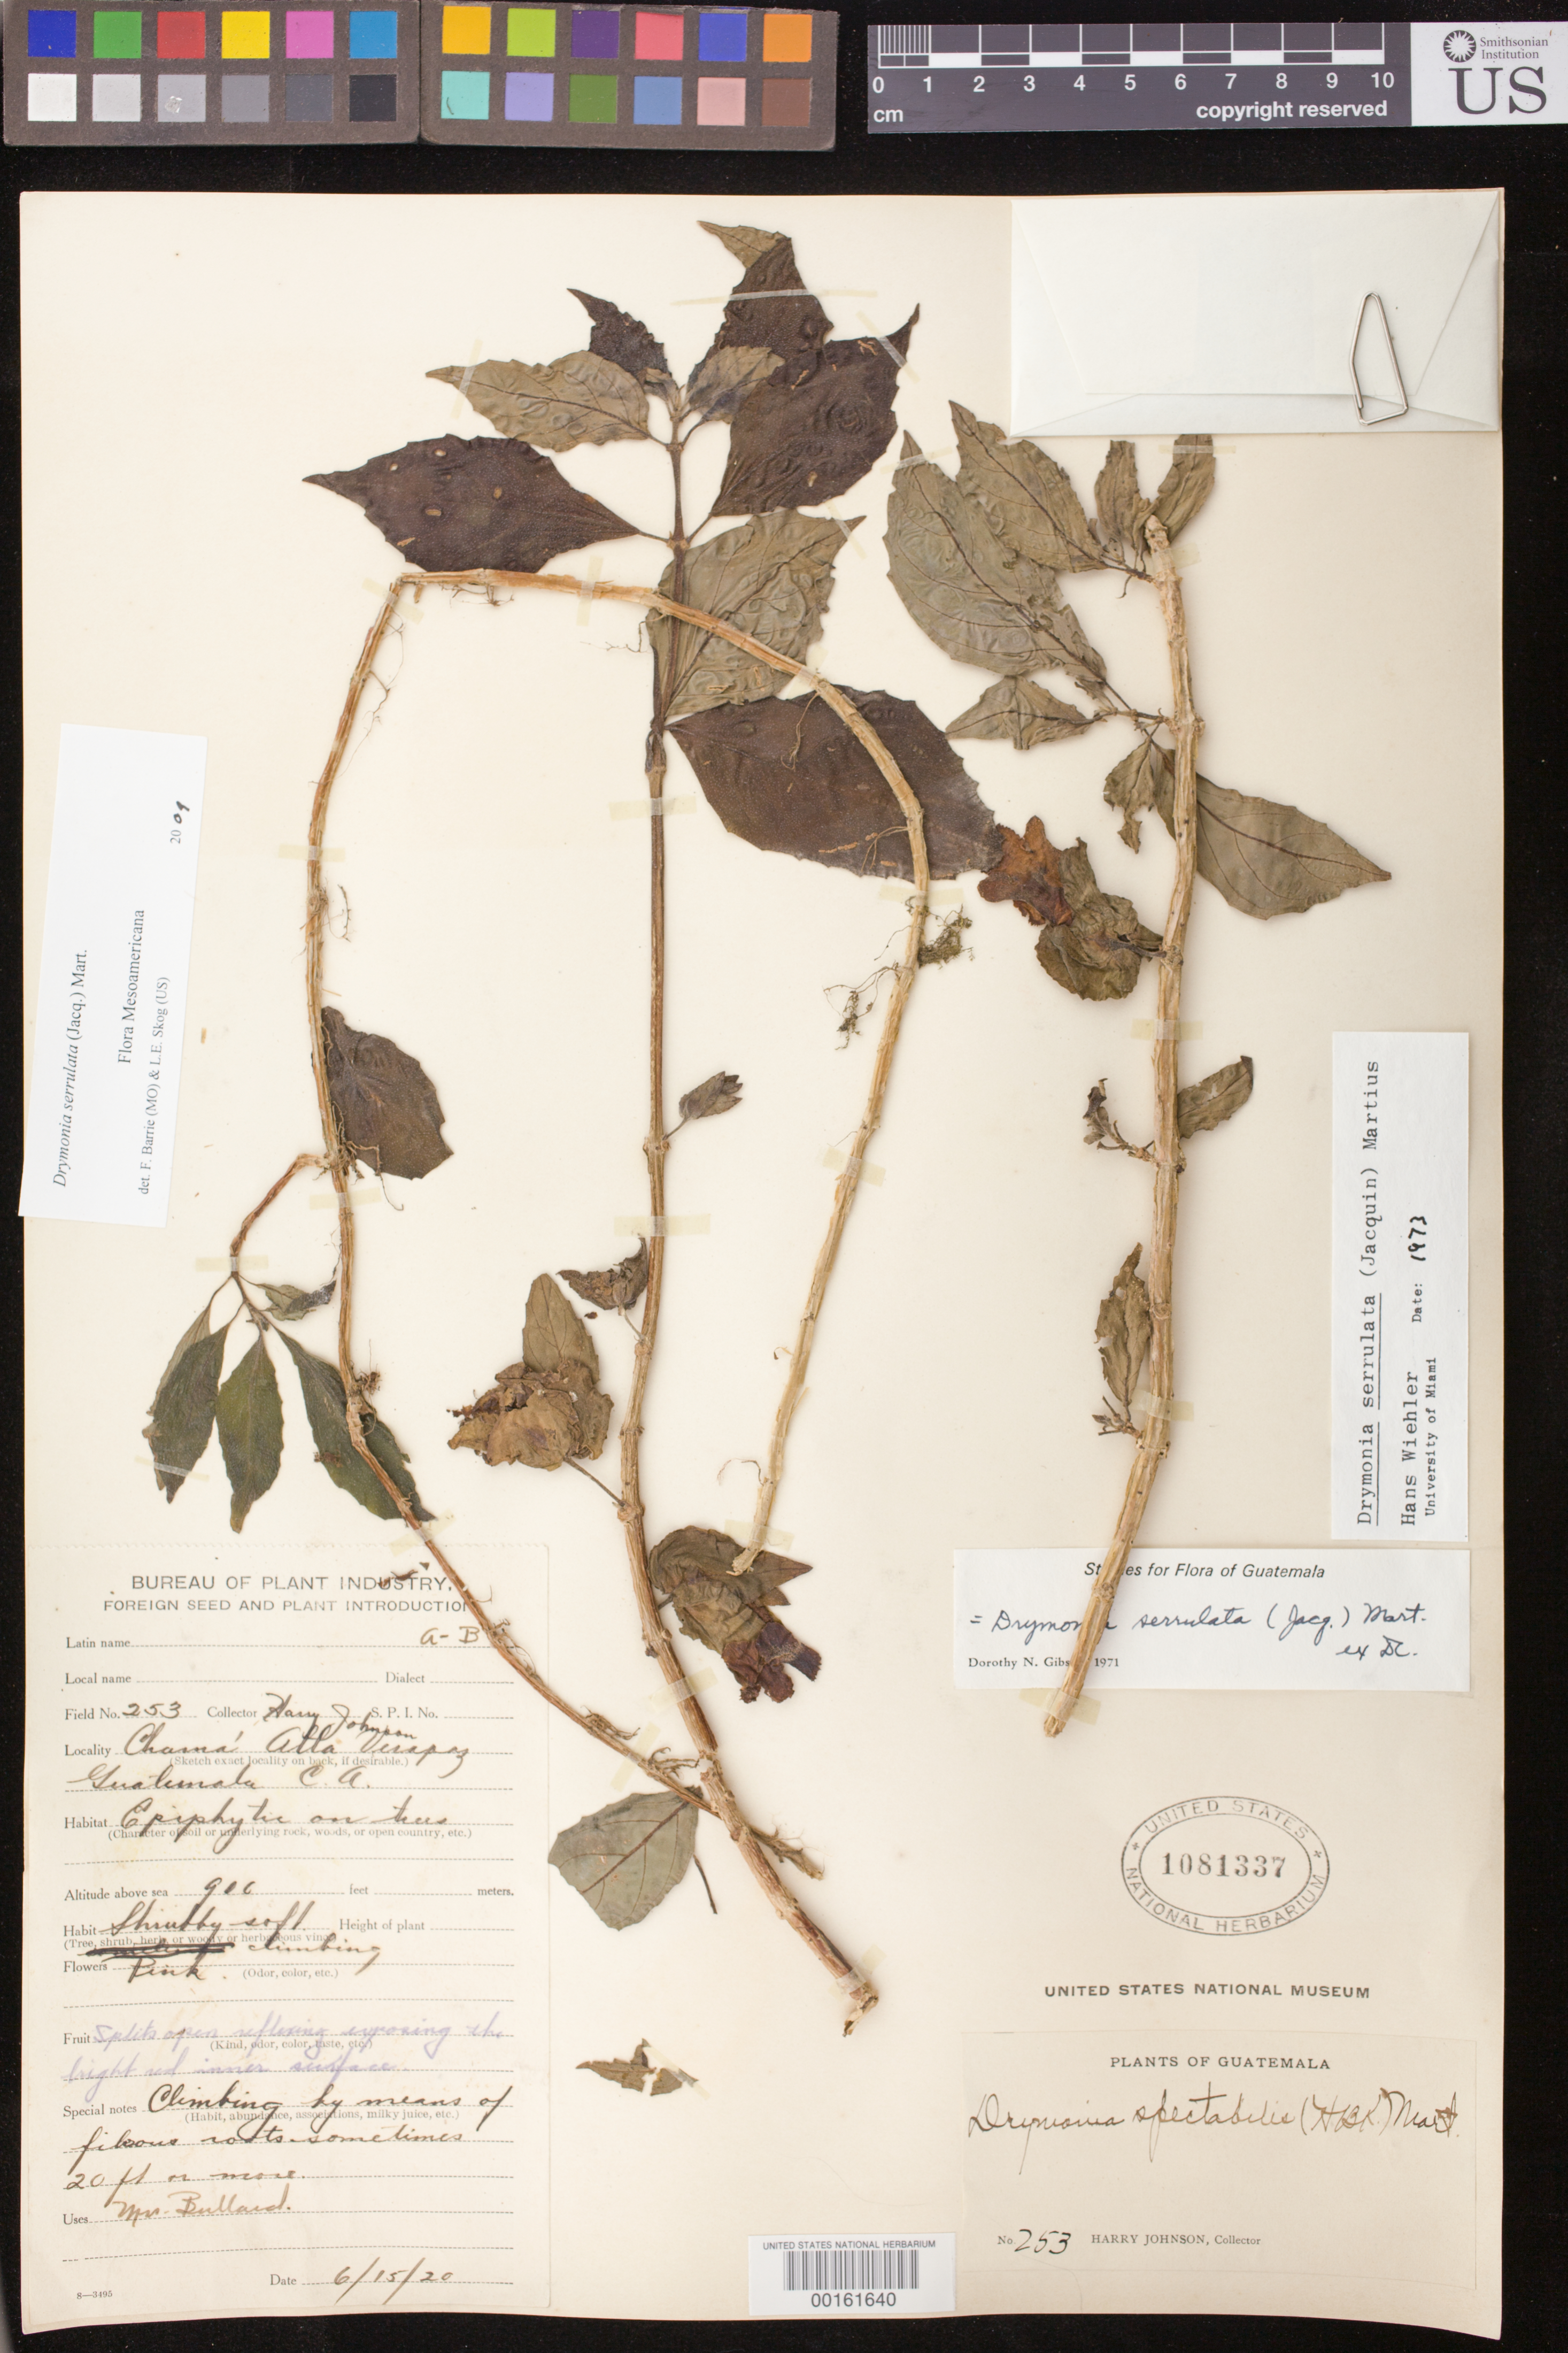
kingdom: Plantae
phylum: Tracheophyta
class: Magnoliopsida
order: Lamiales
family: Gesneriaceae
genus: Drymonia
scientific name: Drymonia serrulata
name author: (Jacq.) Mart.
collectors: H. Johnson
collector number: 253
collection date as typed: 15 Jun 1920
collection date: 1920-06-15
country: Guatemala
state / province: Alta Verapaz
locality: Chama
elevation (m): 274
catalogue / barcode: US 1081337